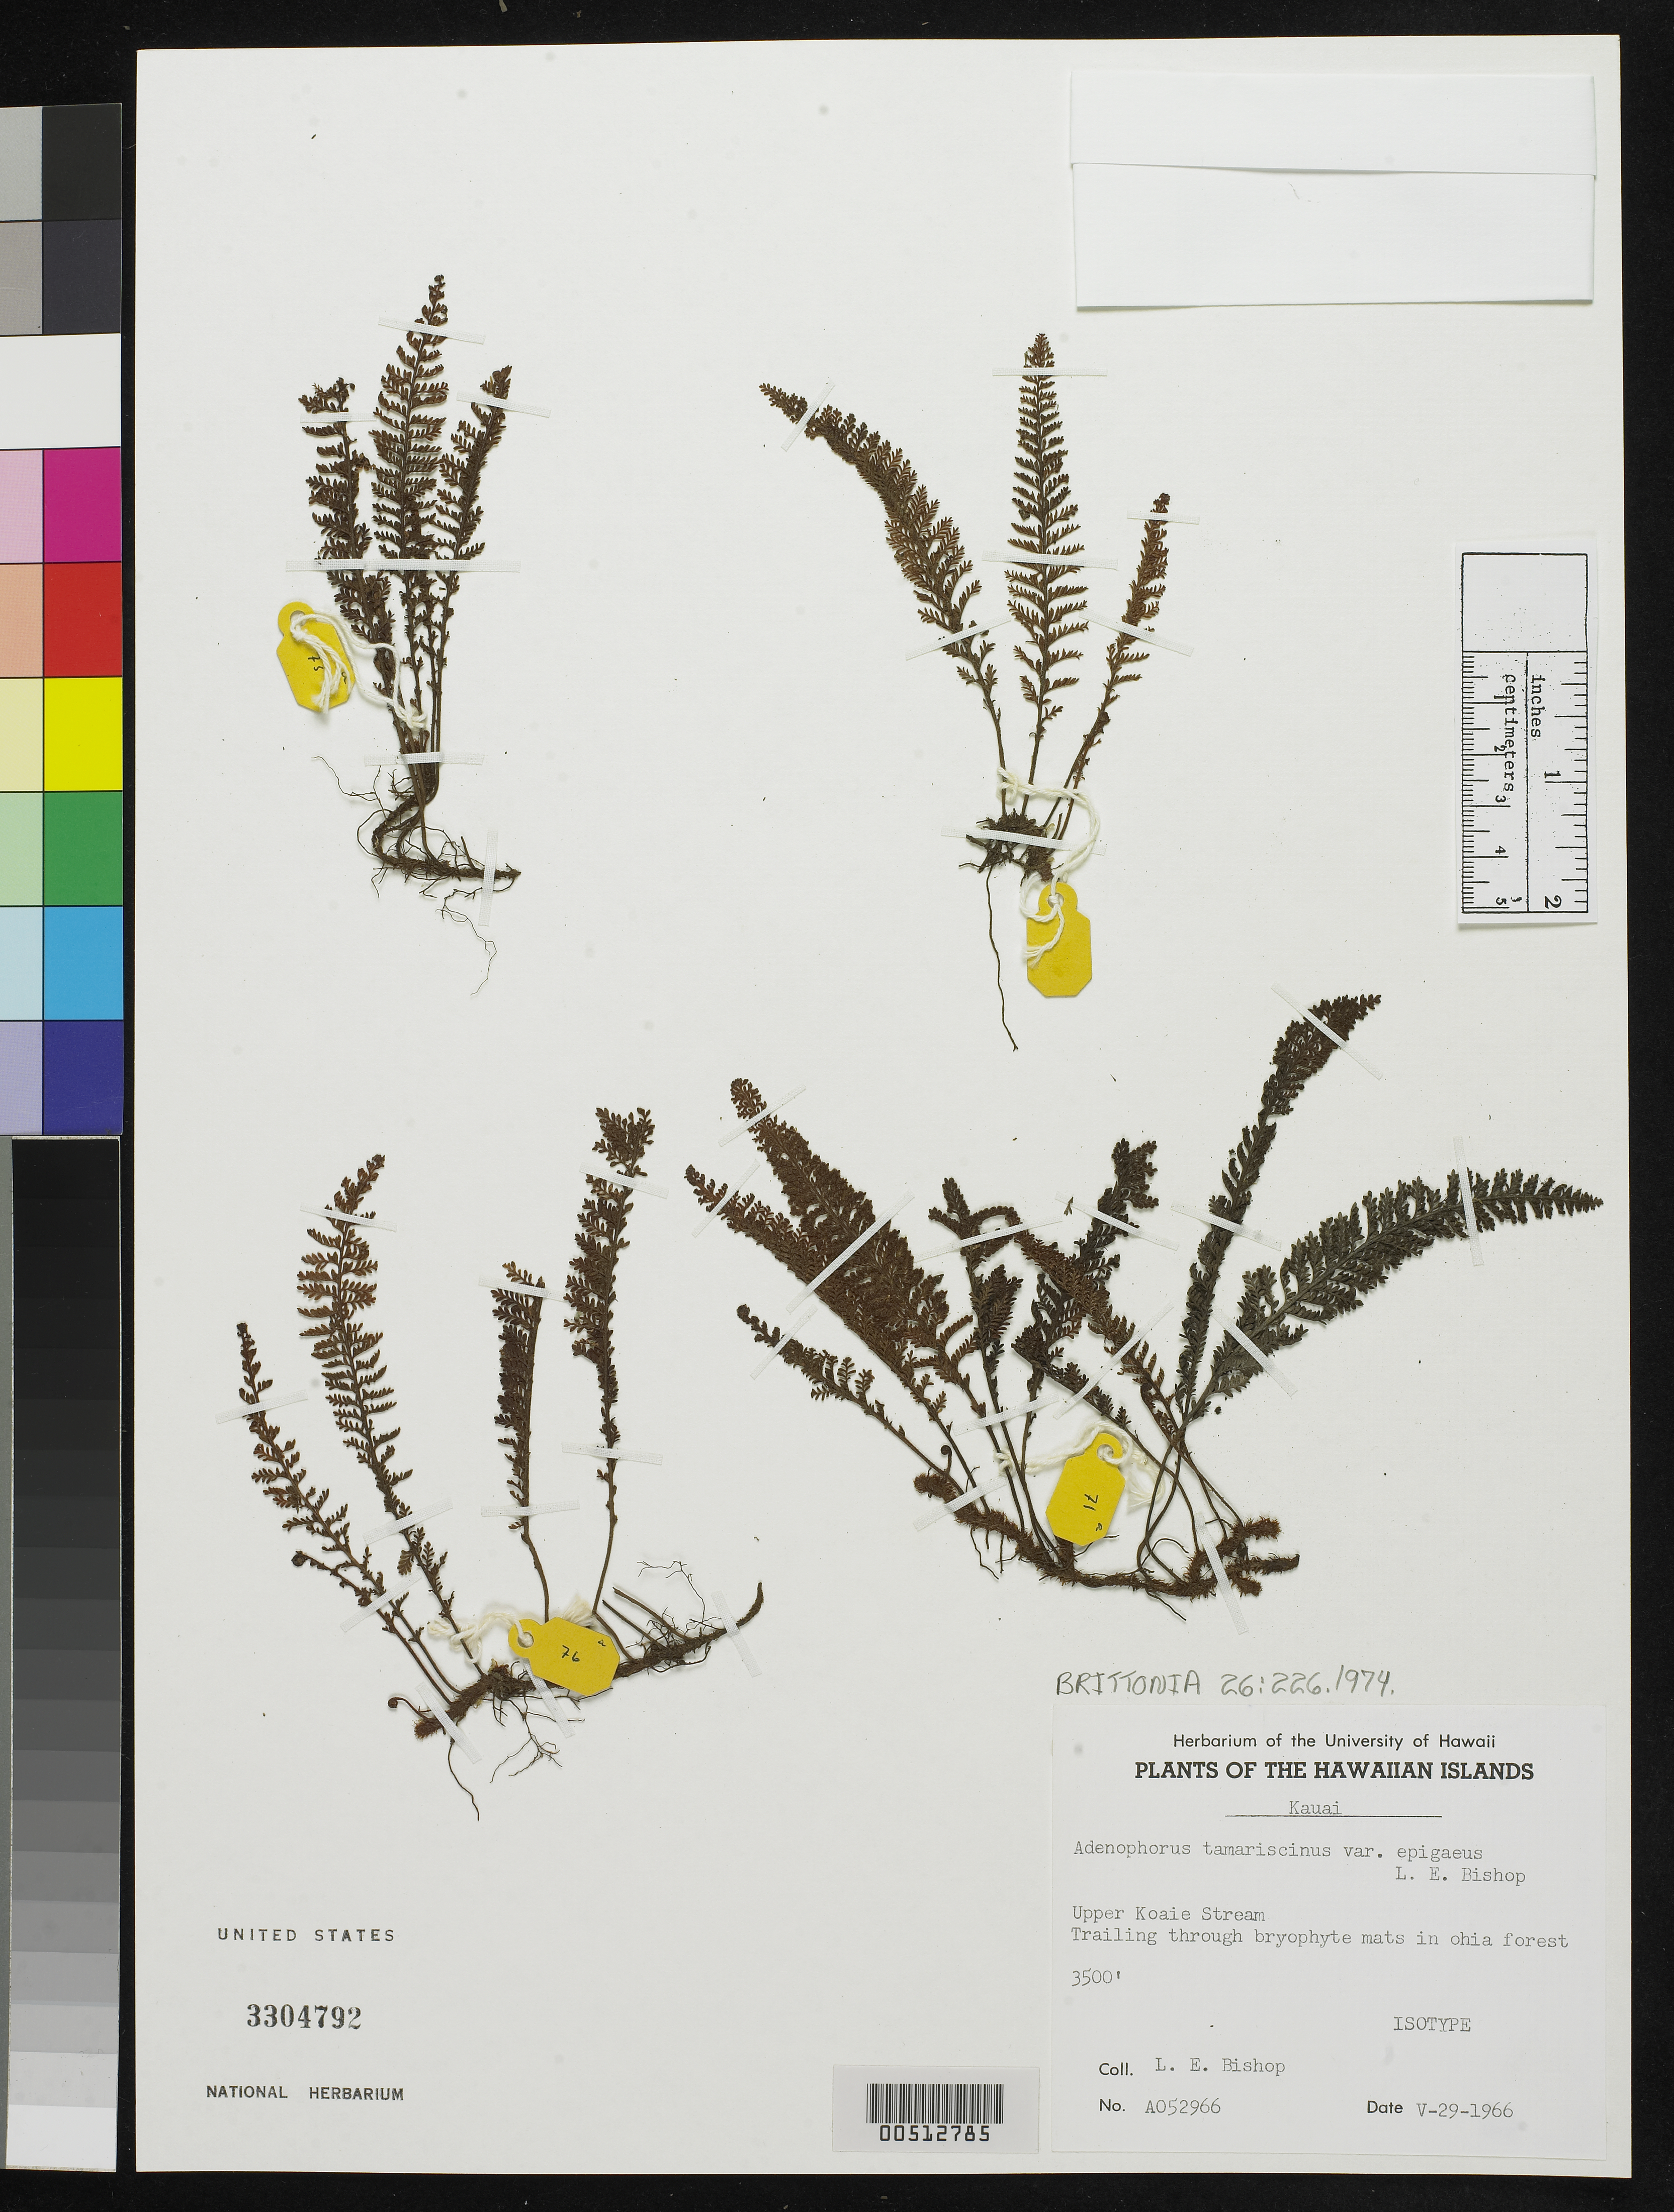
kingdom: Plantae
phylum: Tracheophyta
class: Polypodiopsida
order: Polypodiales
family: Polypodiaceae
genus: Adenophorus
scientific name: Adenophorus tamariscinus var. epigaeus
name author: L.E. Bishop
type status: Isotype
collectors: L. E. Bishop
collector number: A052966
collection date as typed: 29 May 1966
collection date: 1966-05-29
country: United States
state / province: Hawaii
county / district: Kauai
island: Kaua'i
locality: Upper Koaie Stream.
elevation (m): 1067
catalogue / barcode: US 3304792